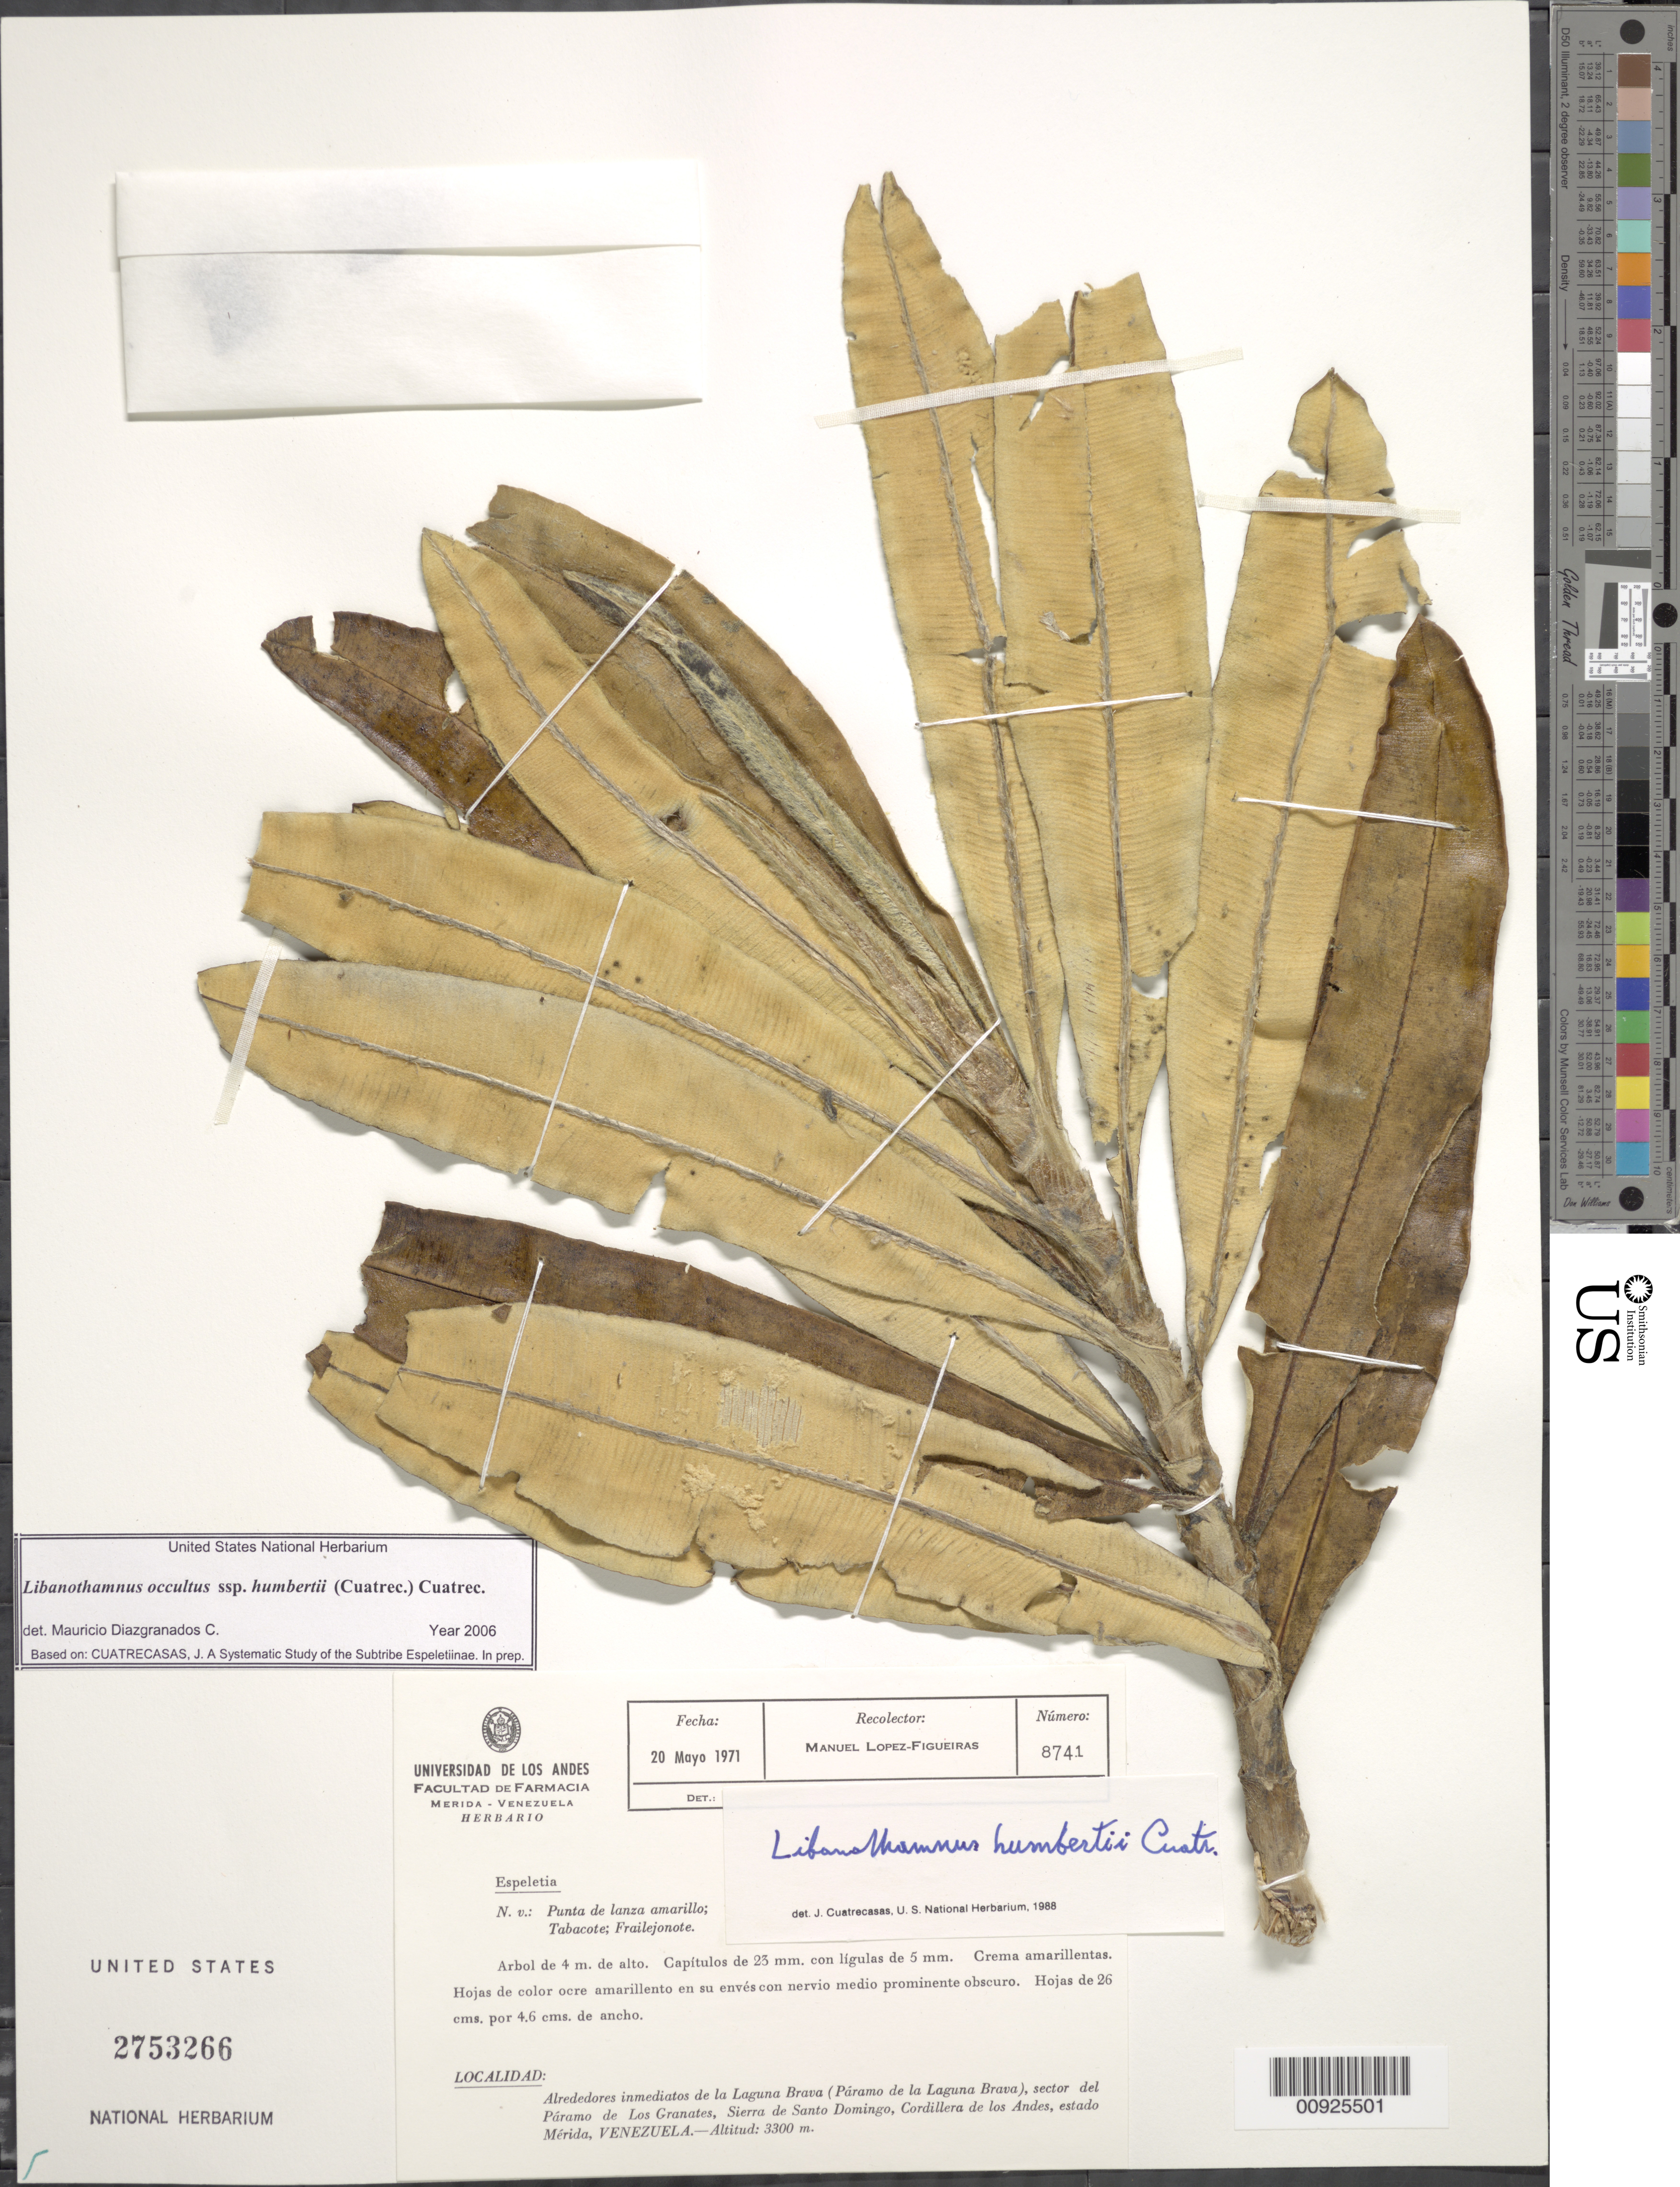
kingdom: Plantae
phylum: Tracheophyta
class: Magnoliopsida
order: Asterales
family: Asteraceae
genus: Libanothamnus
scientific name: Libanothamnus occultus subsp. humbertii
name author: (Cuatrec.) Cuatrec.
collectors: M. López Figueiras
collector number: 8741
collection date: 1971-05-20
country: Venezuela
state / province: Mérida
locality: Páramo de la Laguna Brava. Alrededores inmediatos de la Laguna La Brava (Páramo de la Laguna Brava), sector del Páramo de los Granates, Sierra de Santo Domingo, Cordillera de los Andes.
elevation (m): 3300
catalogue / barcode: US 2753266